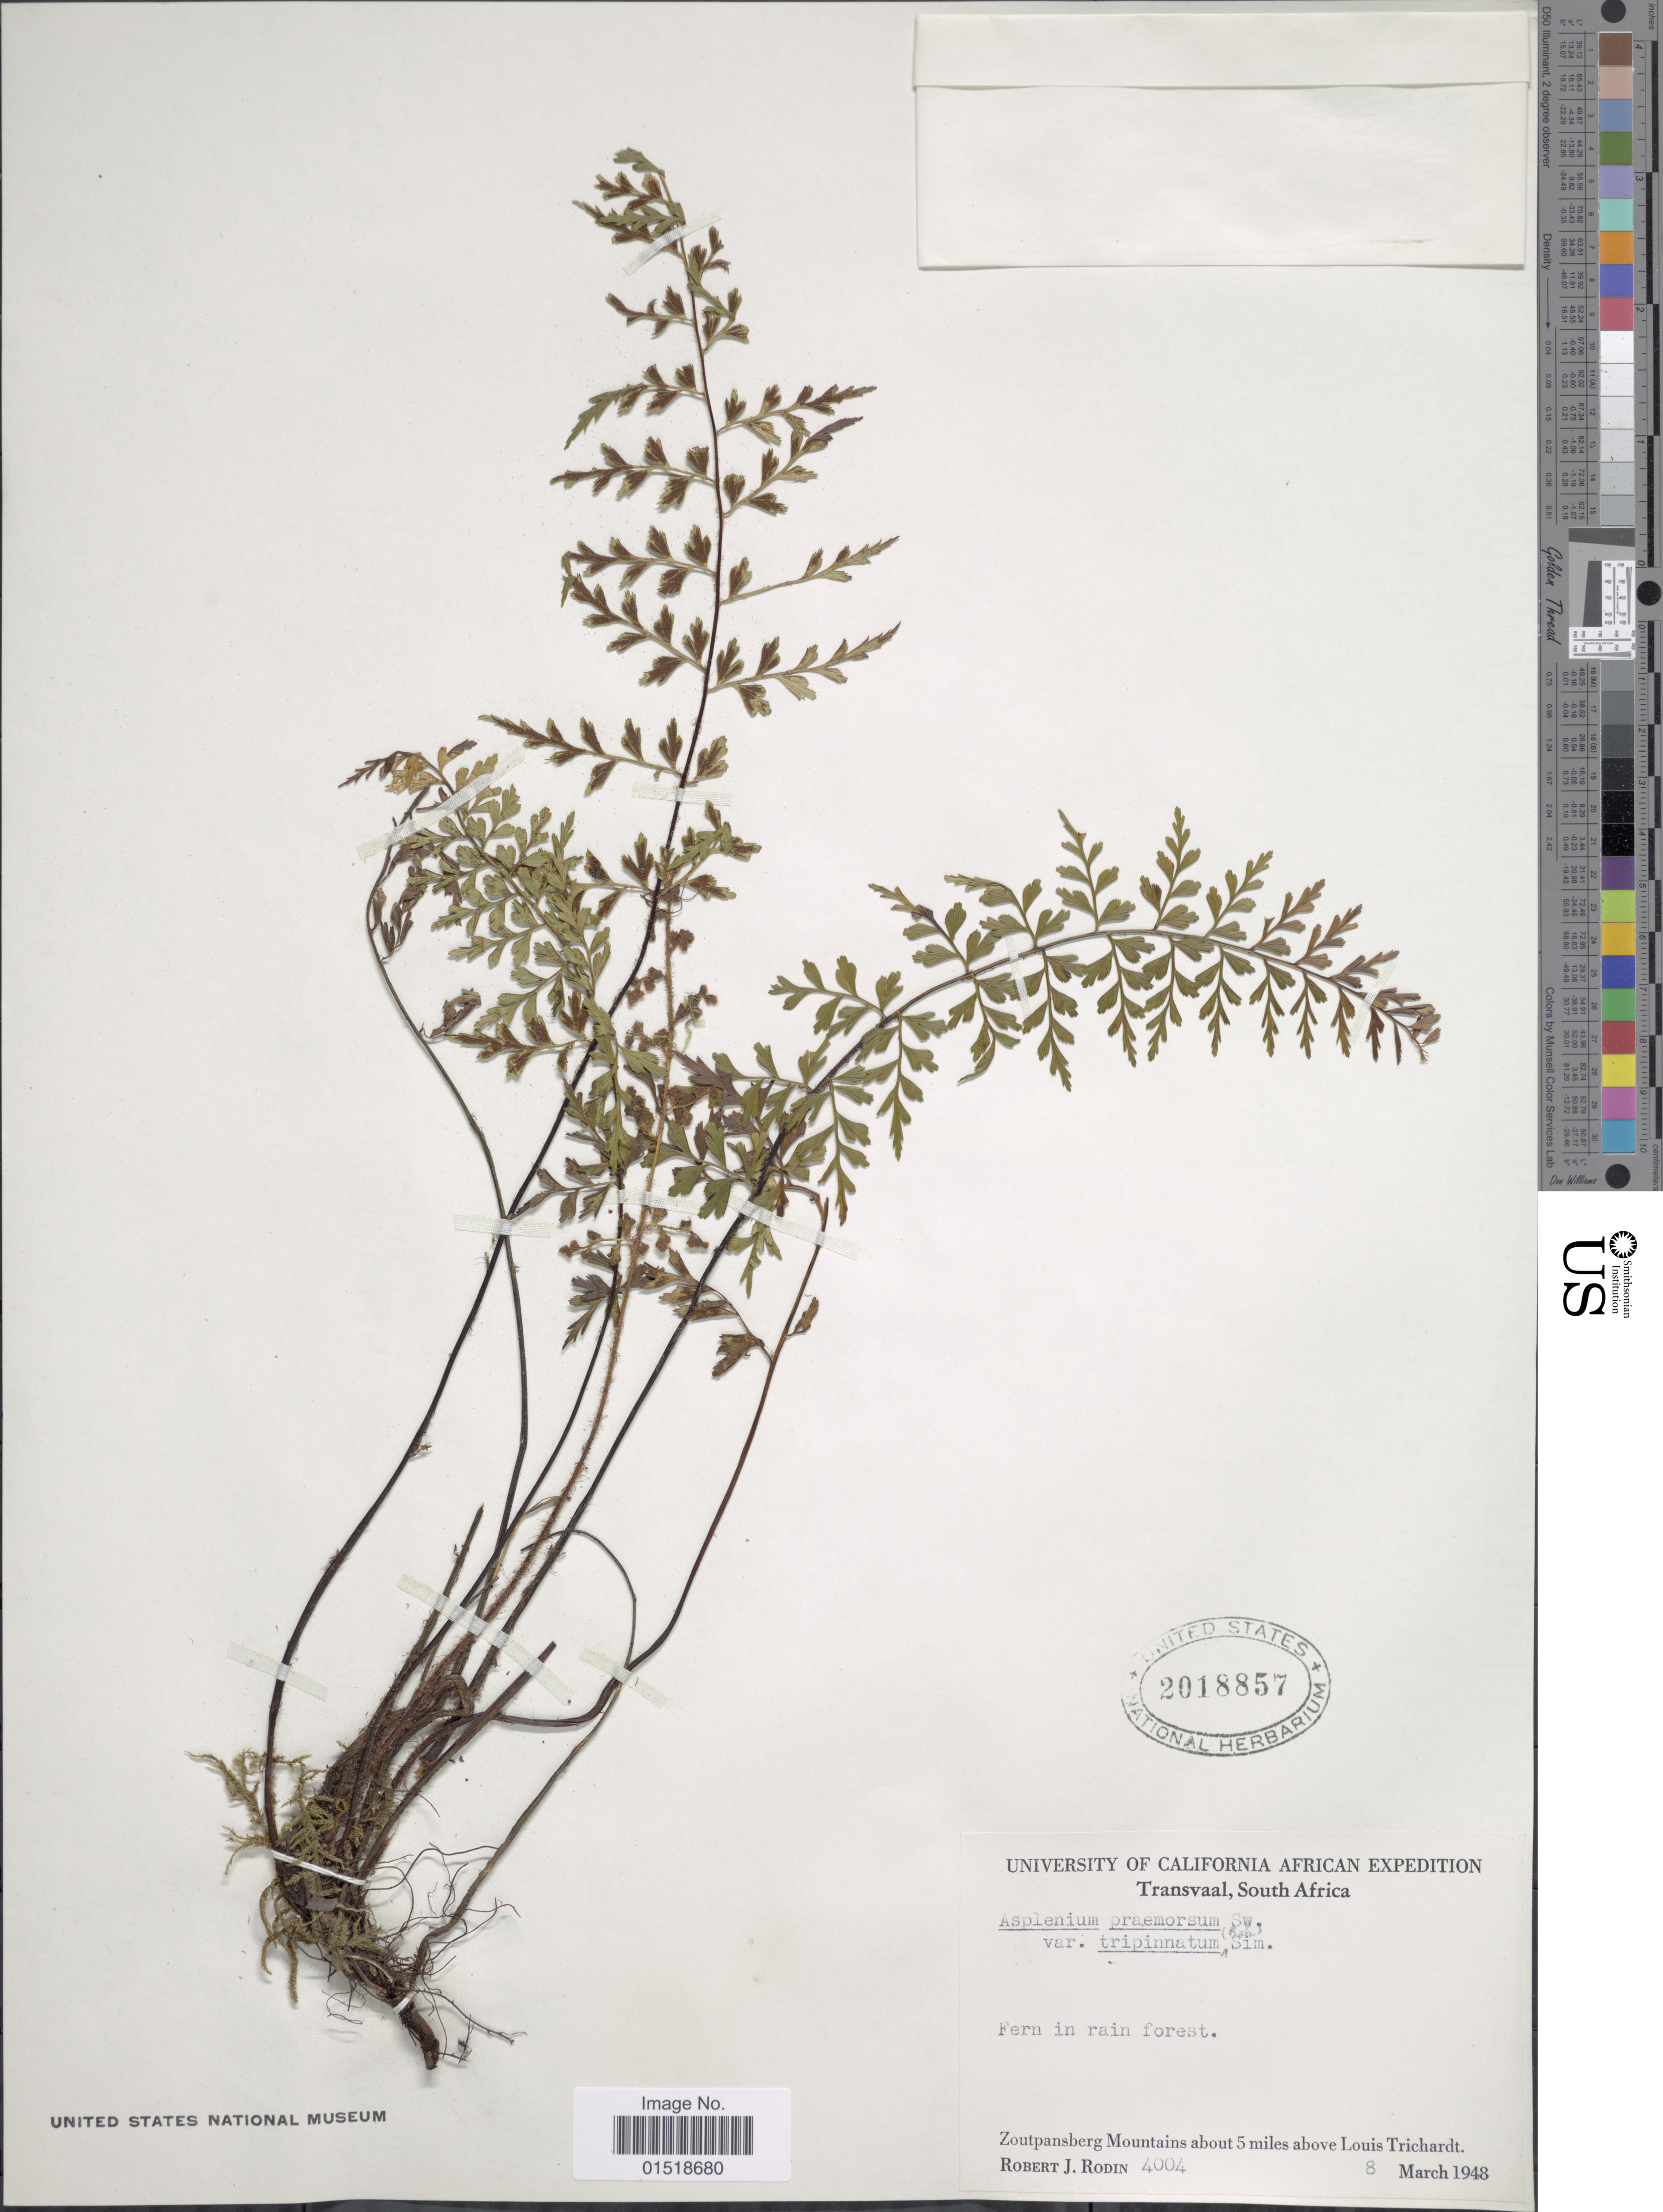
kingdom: Plantae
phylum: Tracheophyta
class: Polypodiopsida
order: Polypodiales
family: Aspleniaceae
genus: Asplenium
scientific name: Asplenium aethiopicum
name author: (Burm. f.) Bech.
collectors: R. J. Rodin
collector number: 4004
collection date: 1948-03-08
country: South Africa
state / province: Limpopo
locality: Transvaal. Zoutpansberg, Mountains about 5 miles above Louis Trichardt.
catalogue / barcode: US 2018857